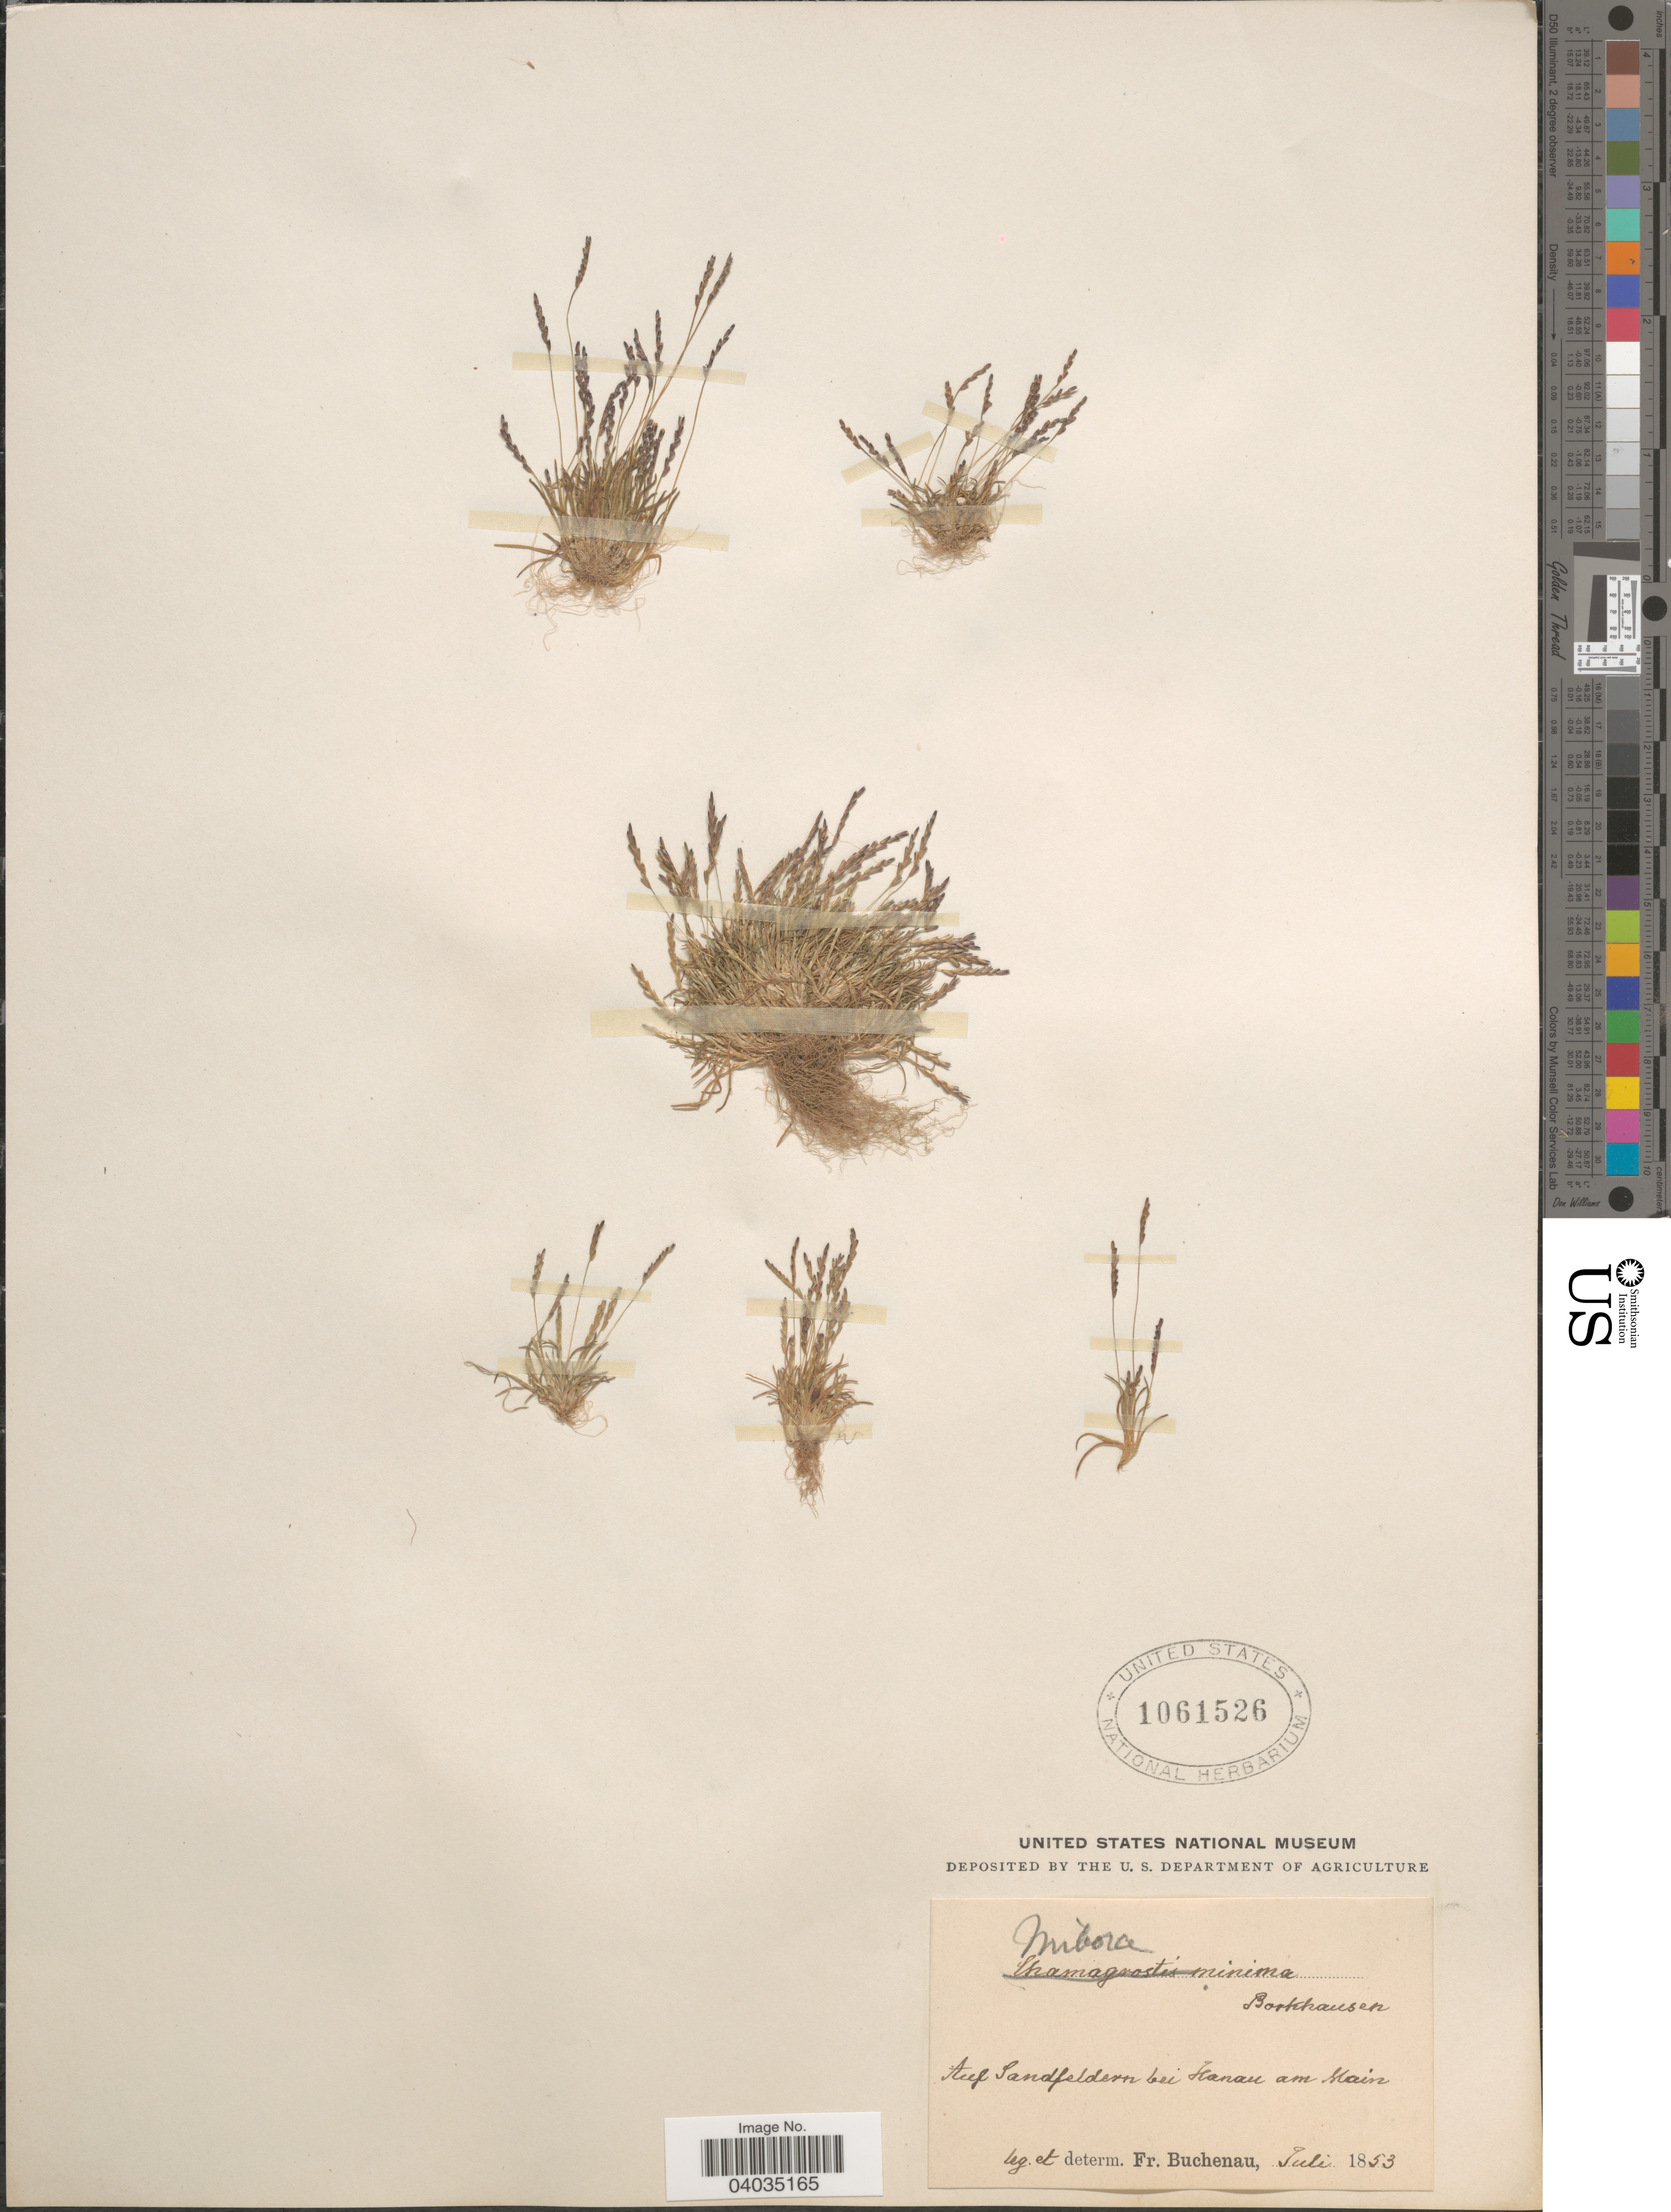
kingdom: Plantae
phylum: Tracheophyta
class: Liliopsida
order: Poales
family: Poaceae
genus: Mibora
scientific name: Mibora minima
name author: (L.) Desv.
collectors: F. Buchenau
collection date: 1853-07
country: Germany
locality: Auf Sandfeldern bei Hanau am Main.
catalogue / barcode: US 1061526